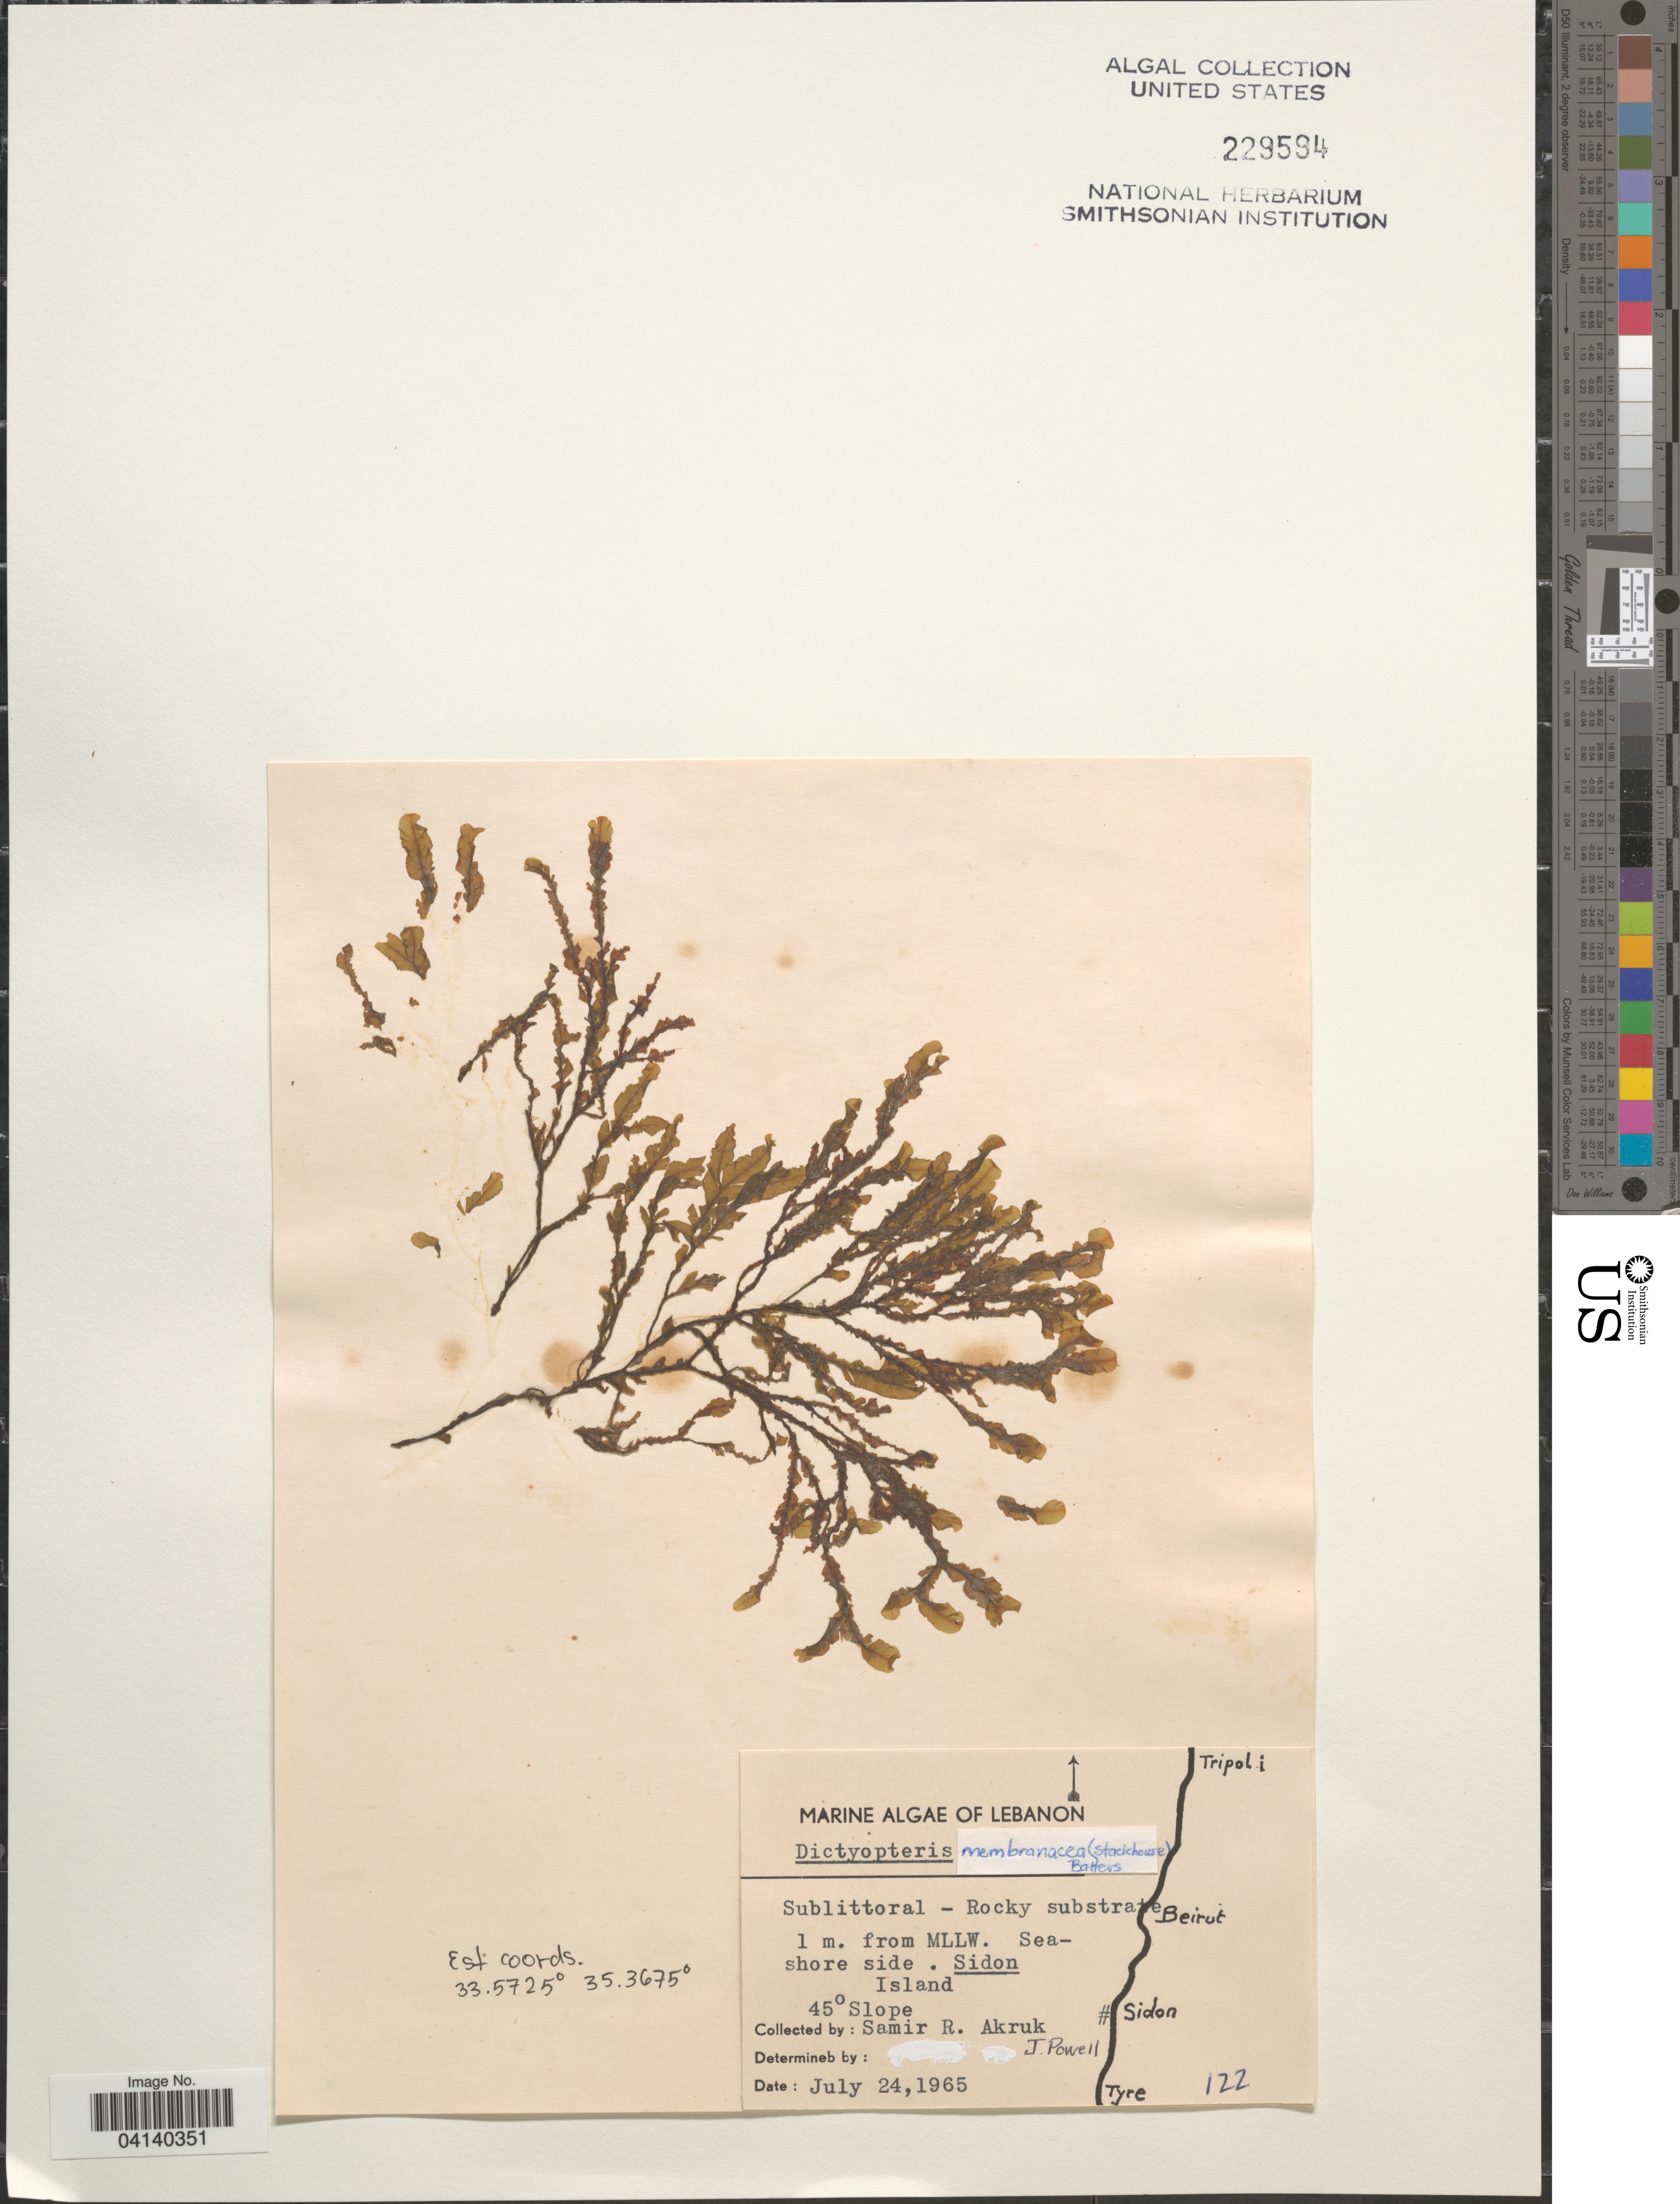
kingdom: Chromista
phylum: Ochrophyta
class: Phaeophyceae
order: Dictyotales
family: Dictyotaceae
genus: Dictyopteris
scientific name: Dictyopteris polypodioides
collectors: S. Akruk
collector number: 122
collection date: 1965-07-24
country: Lebanon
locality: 1 m. from MLLW. Sea-shore side. Sidon Island.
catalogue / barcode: US 229594